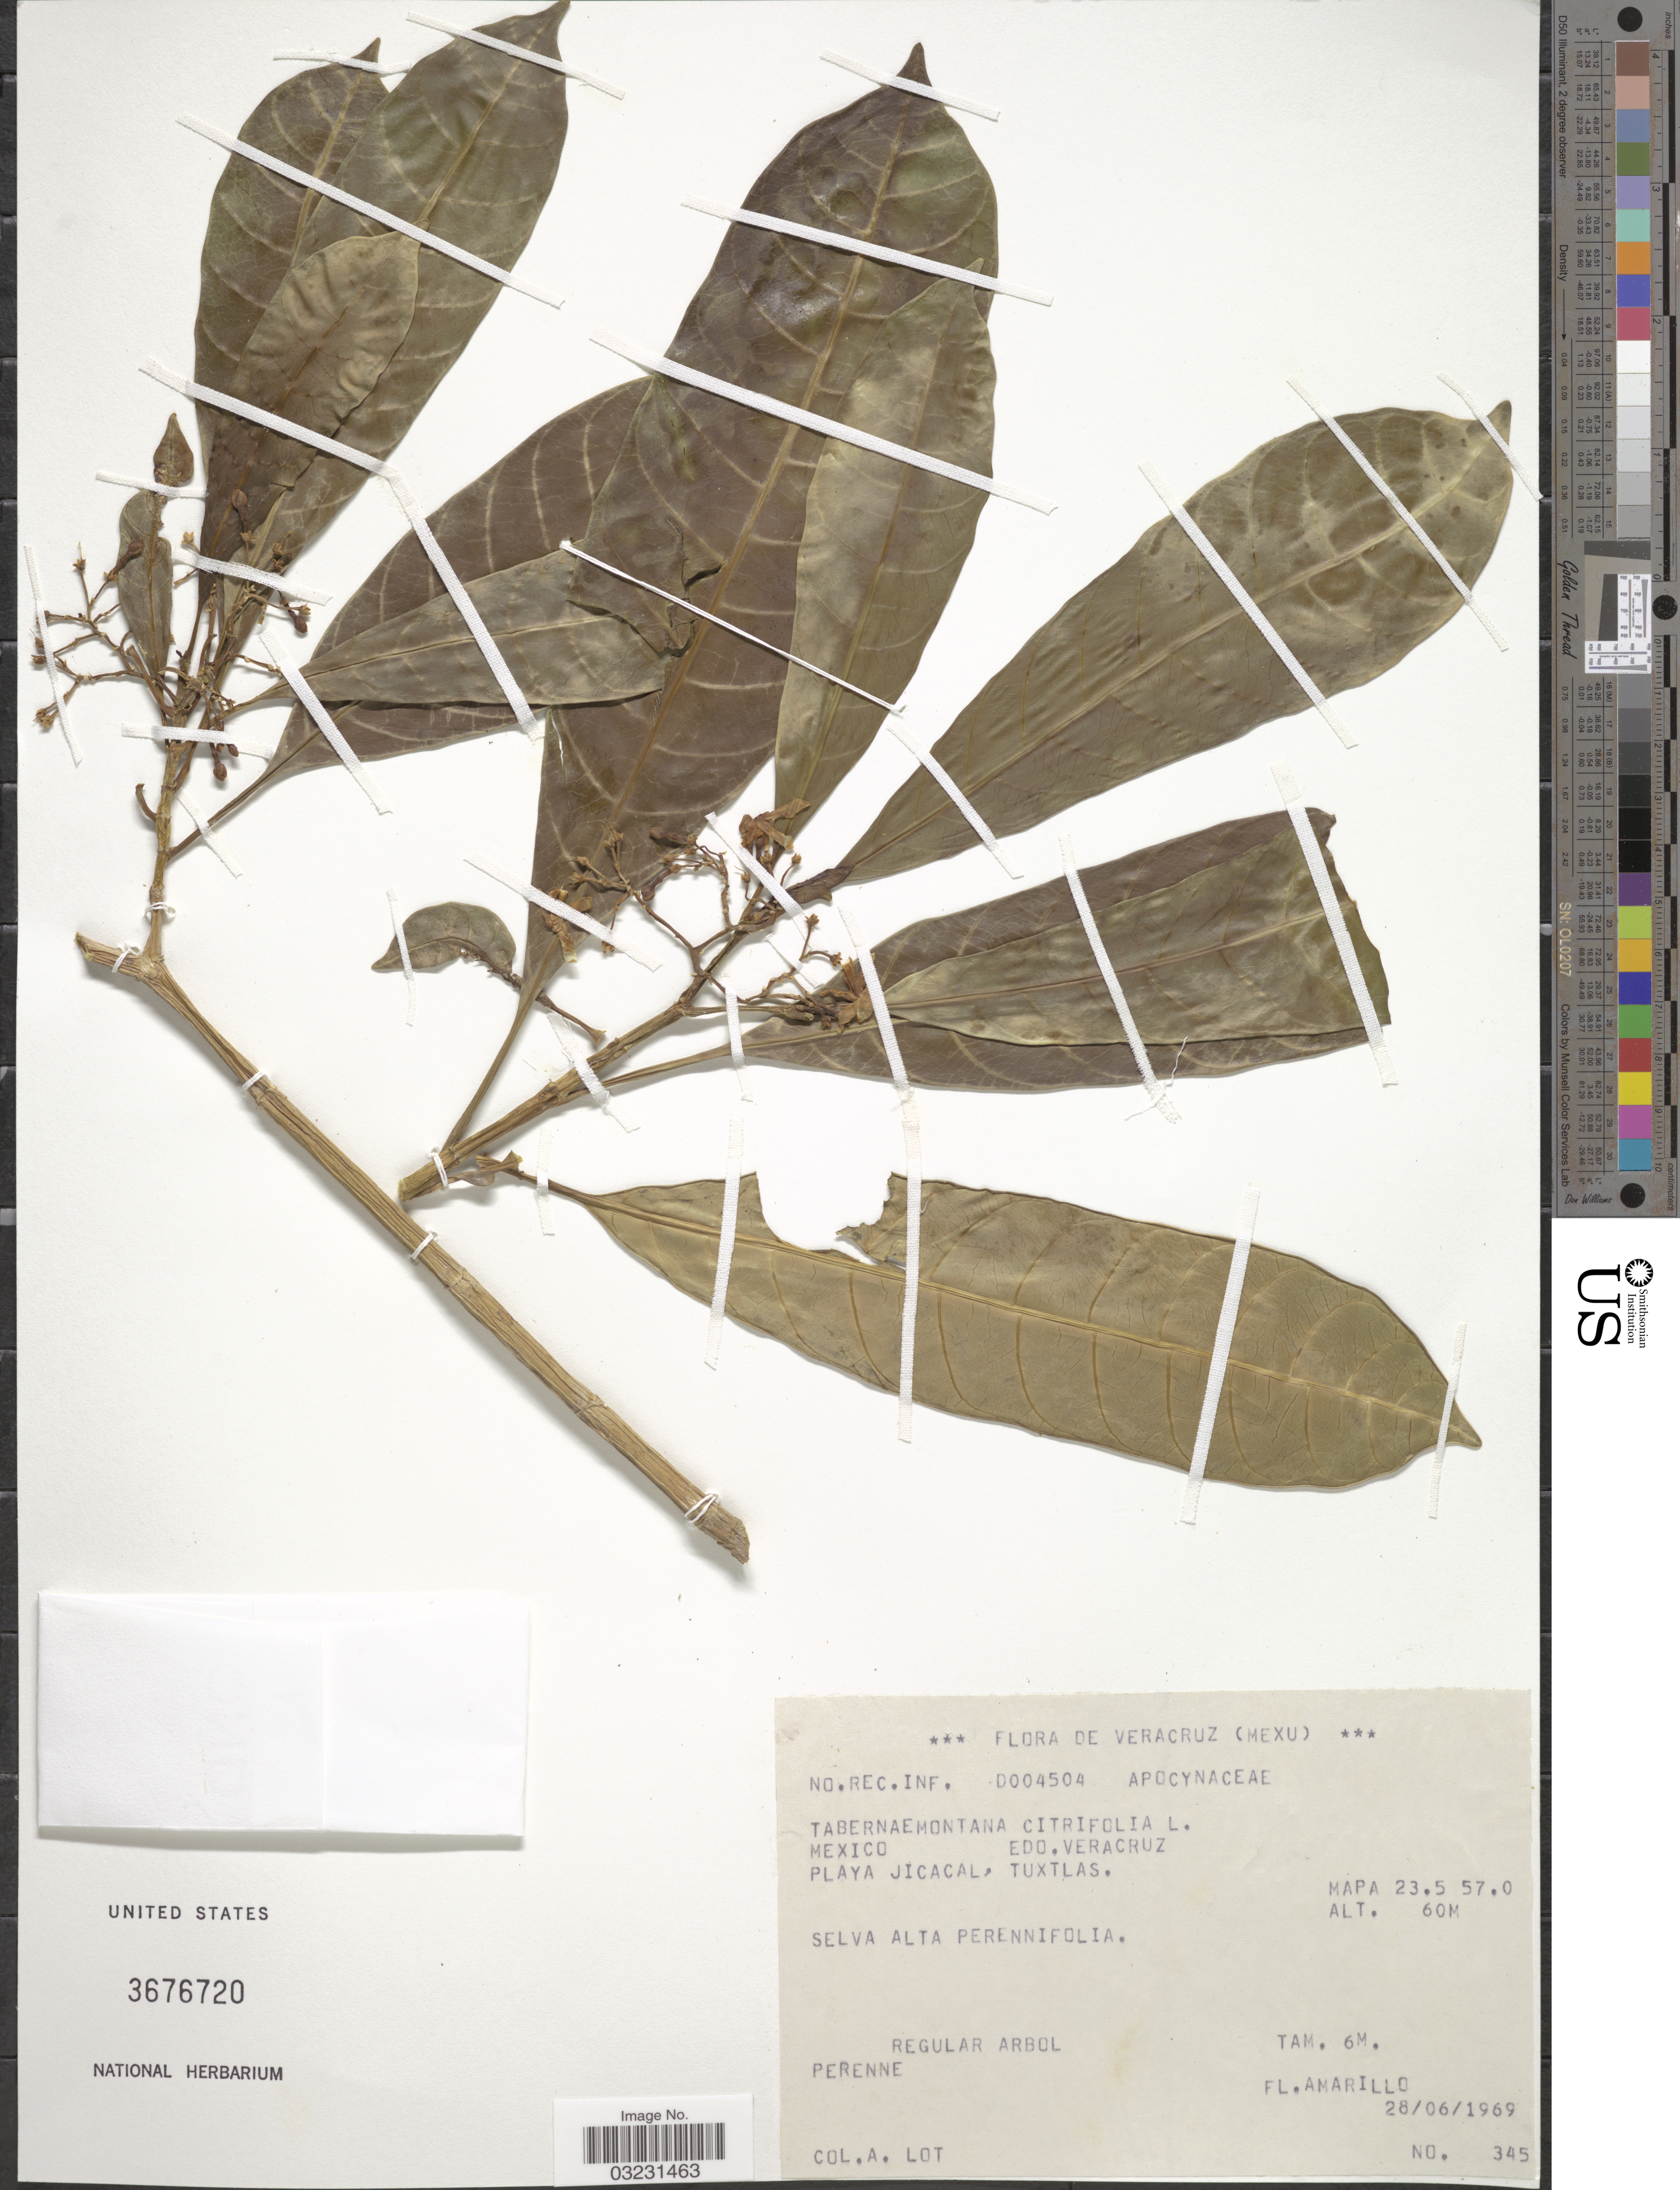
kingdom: Plantae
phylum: Tracheophyta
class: Magnoliopsida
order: Gentianales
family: Apocynaceae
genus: Tabernaemontana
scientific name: Tabernaemontana citrifolia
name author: L.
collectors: Lot, A.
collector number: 345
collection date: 1969-06-28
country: Mexico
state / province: Veracruz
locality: Veracruz (Mexu). Playa Jicacal, Tuxtlas. Mapa 23.5 57.0. Edo. Veracruz.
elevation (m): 60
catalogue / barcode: US 3676720